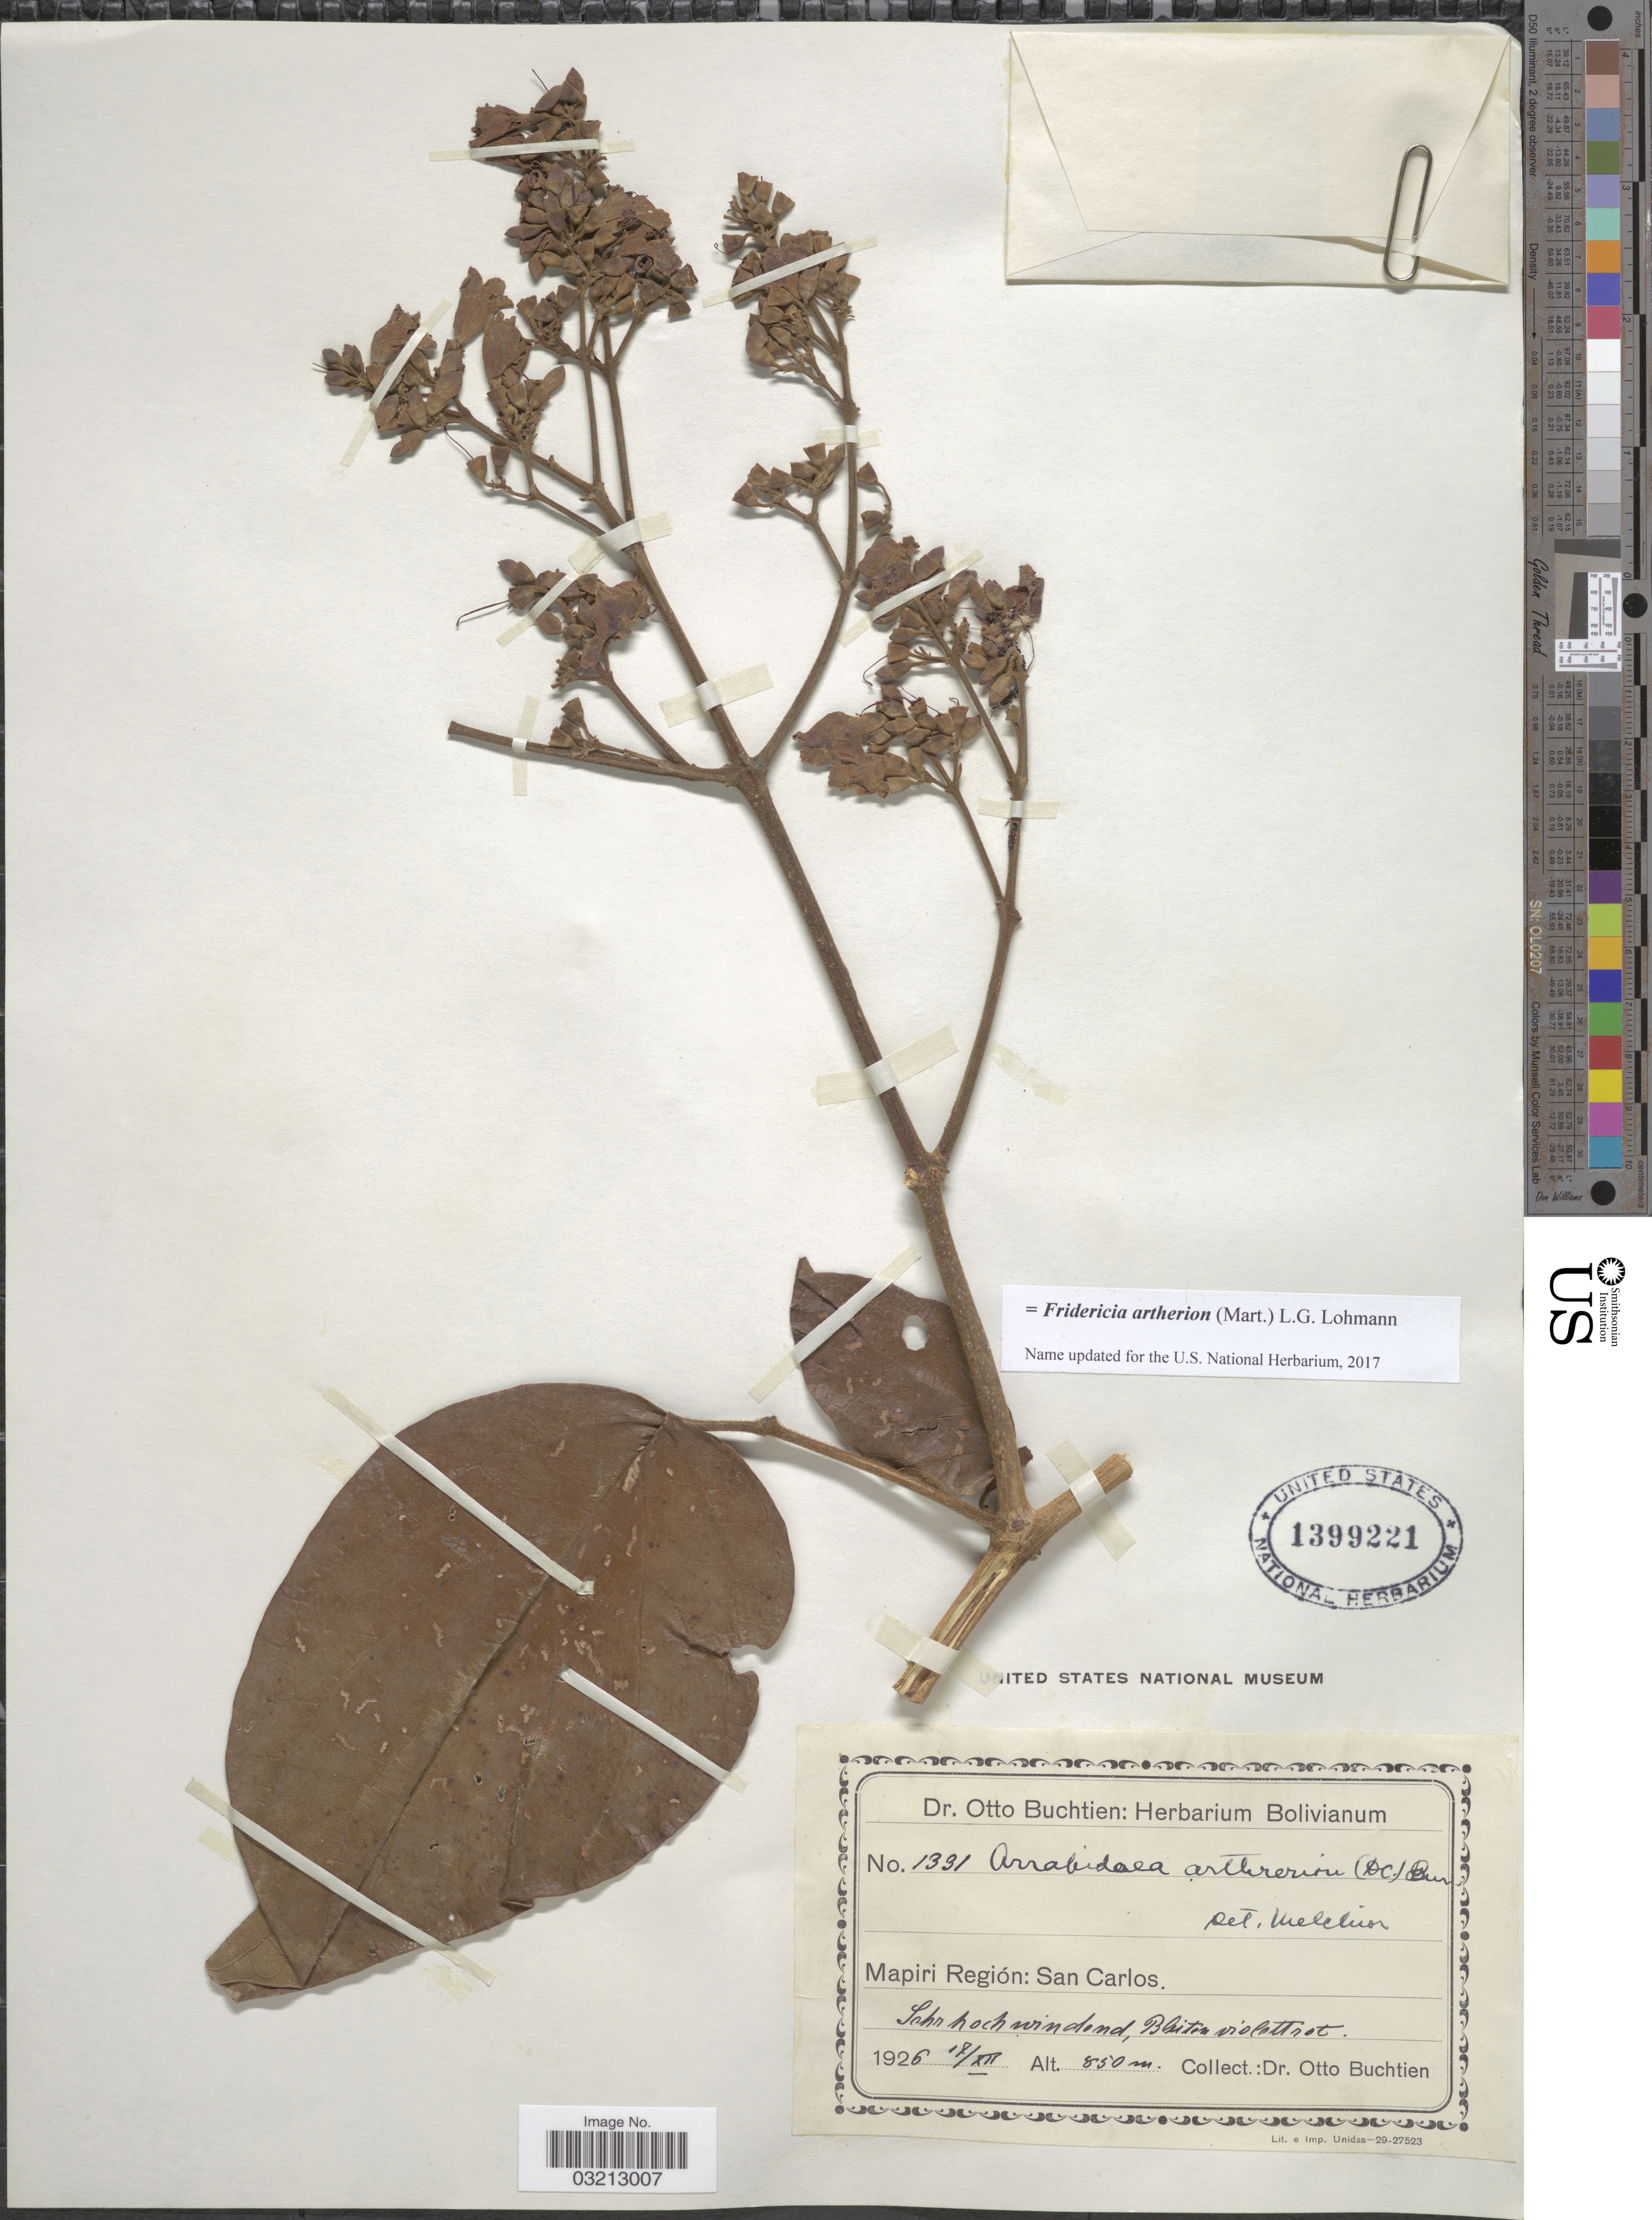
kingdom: Plantae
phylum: Tracheophyta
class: Magnoliopsida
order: Lamiales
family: Bignoniaceae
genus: Fridericia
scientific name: Fridericia arthrerion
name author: (Mart.) L.G. Lohmann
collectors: O. Buchtien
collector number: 1331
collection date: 1926-12-17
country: Bolivia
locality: Mapiri Región: San Carlos.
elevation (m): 850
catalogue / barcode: US 1399221